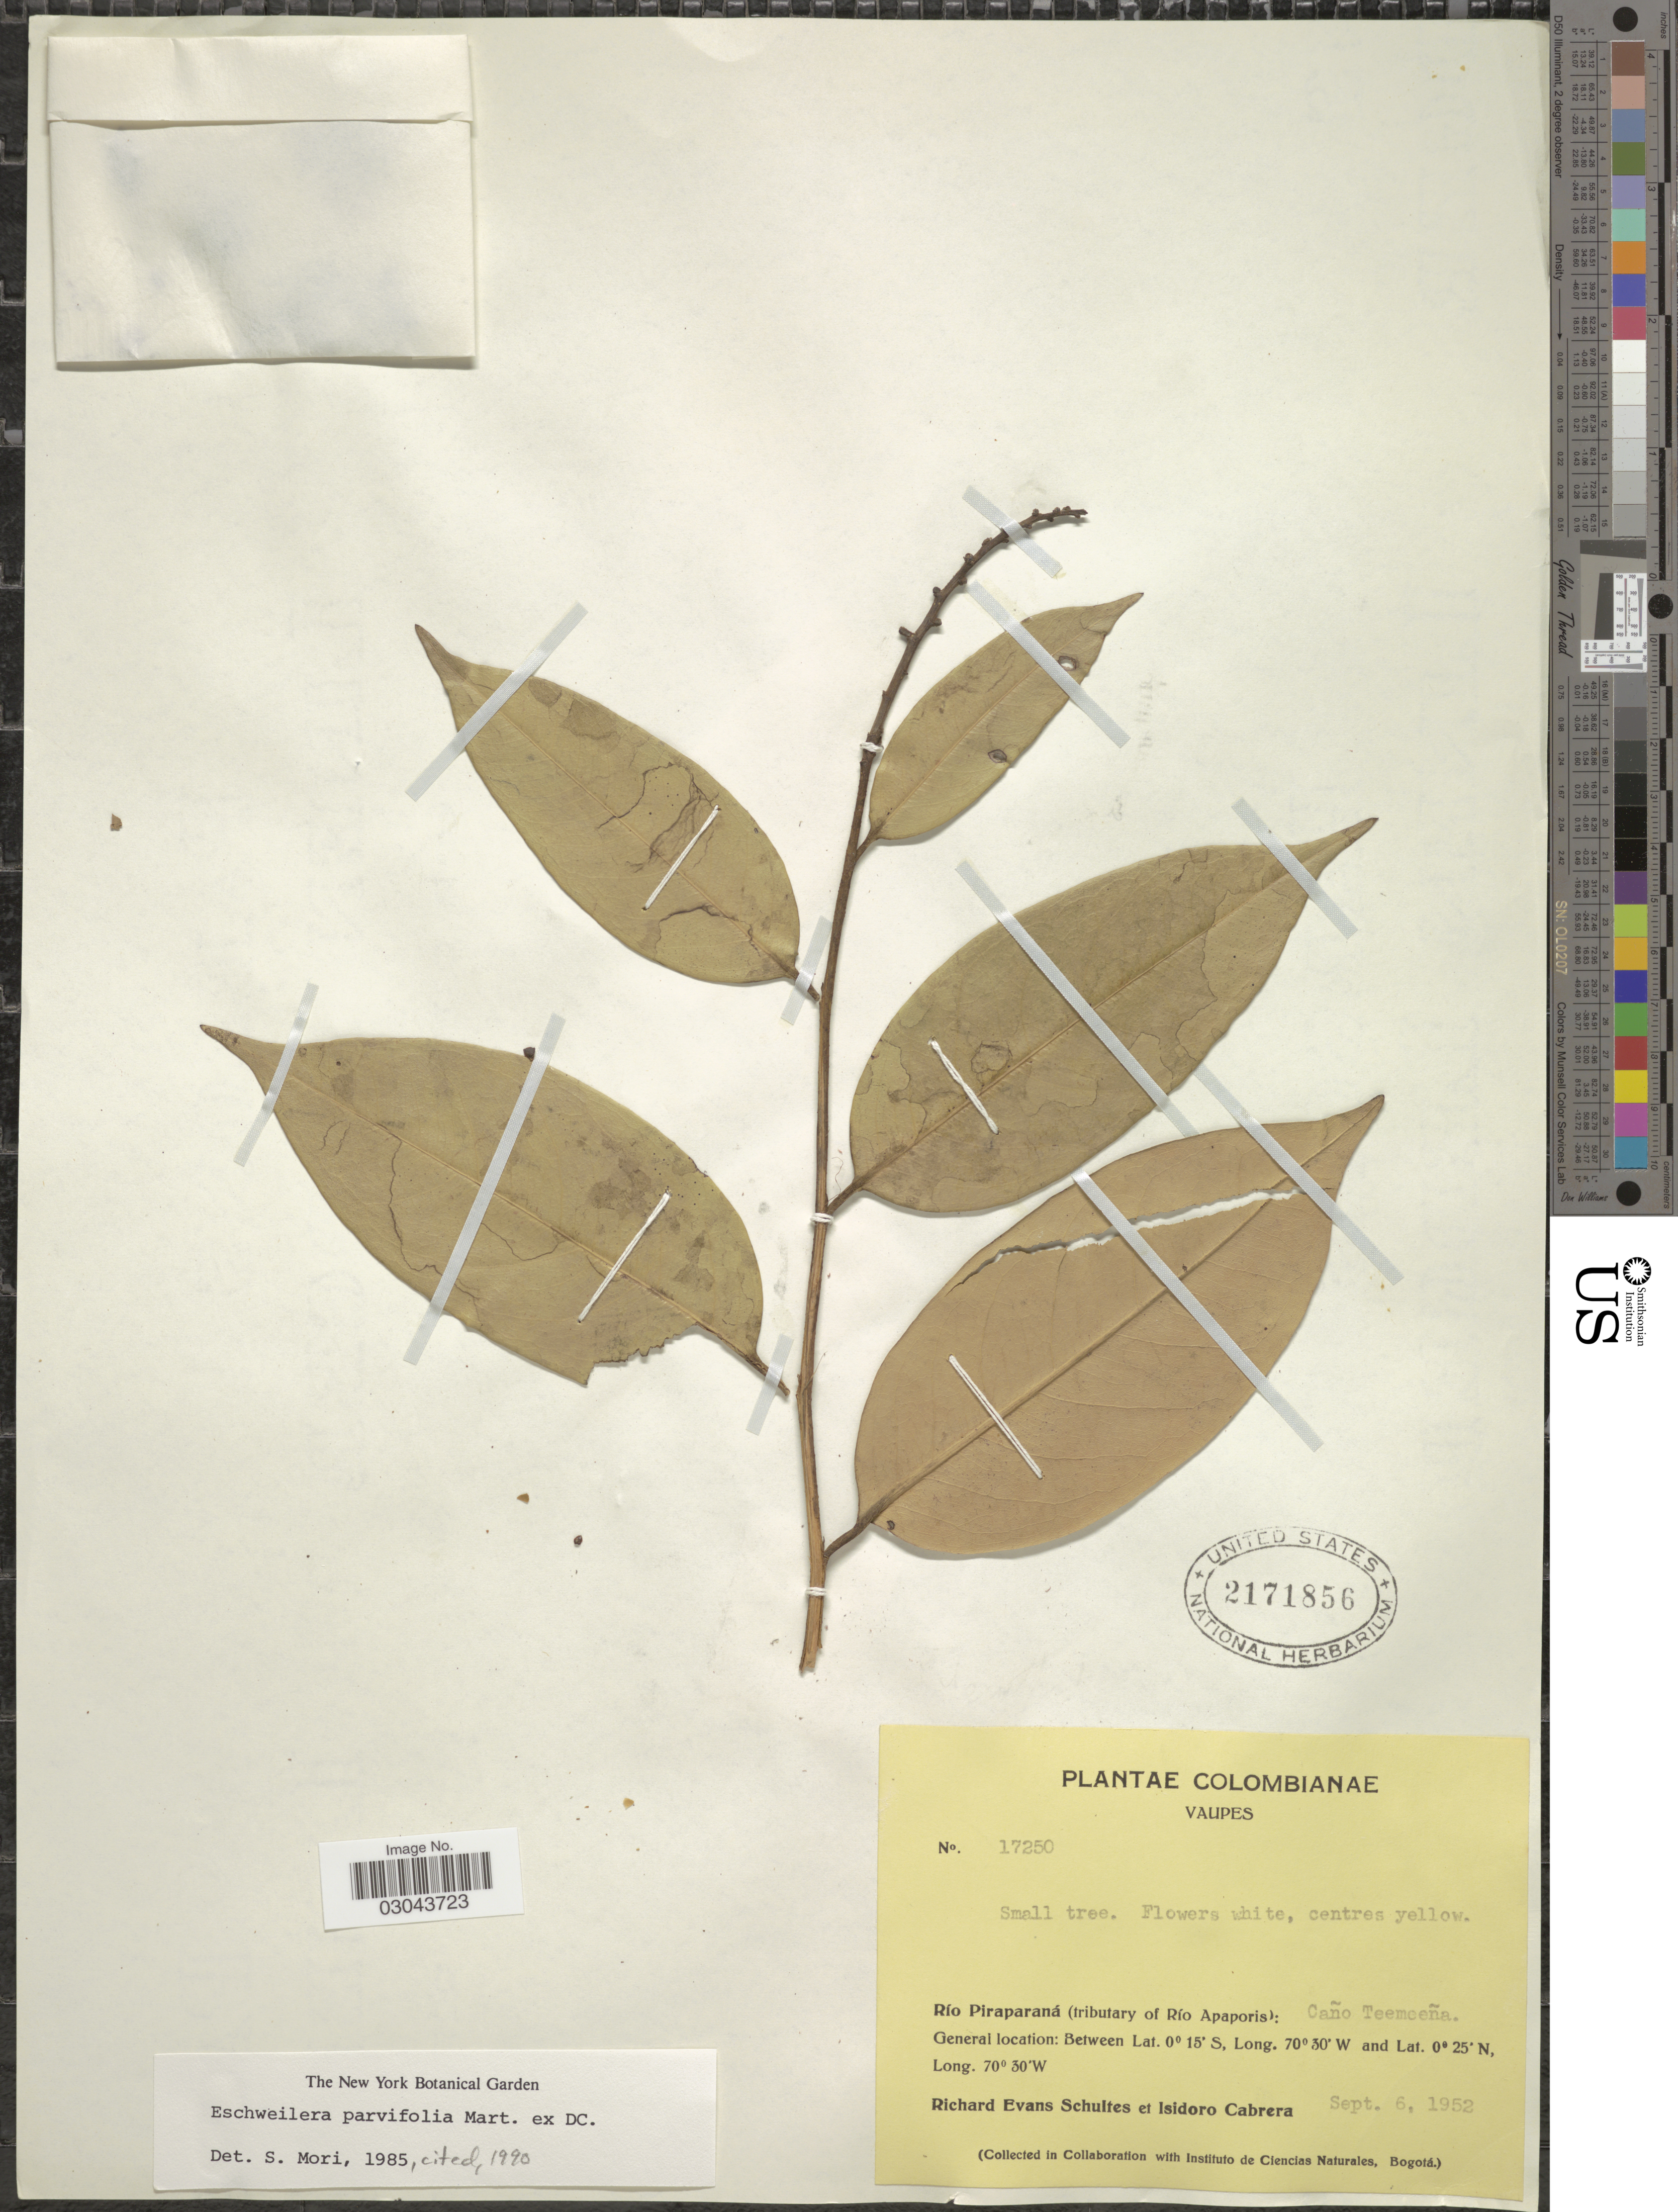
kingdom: Plantae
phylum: Tracheophyta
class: Magnoliopsida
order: Ericales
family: Lecythidaceae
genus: Eschweilera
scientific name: Eschweilera parviflora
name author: (Aubl.) Miers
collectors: R. E. Schultes & I. Cabrera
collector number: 17250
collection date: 1952-09-06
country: Colombia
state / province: Vaupés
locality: Río Piraparaná (tributary of Río Apaporis): Caño Teemceña.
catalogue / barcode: US 2171856